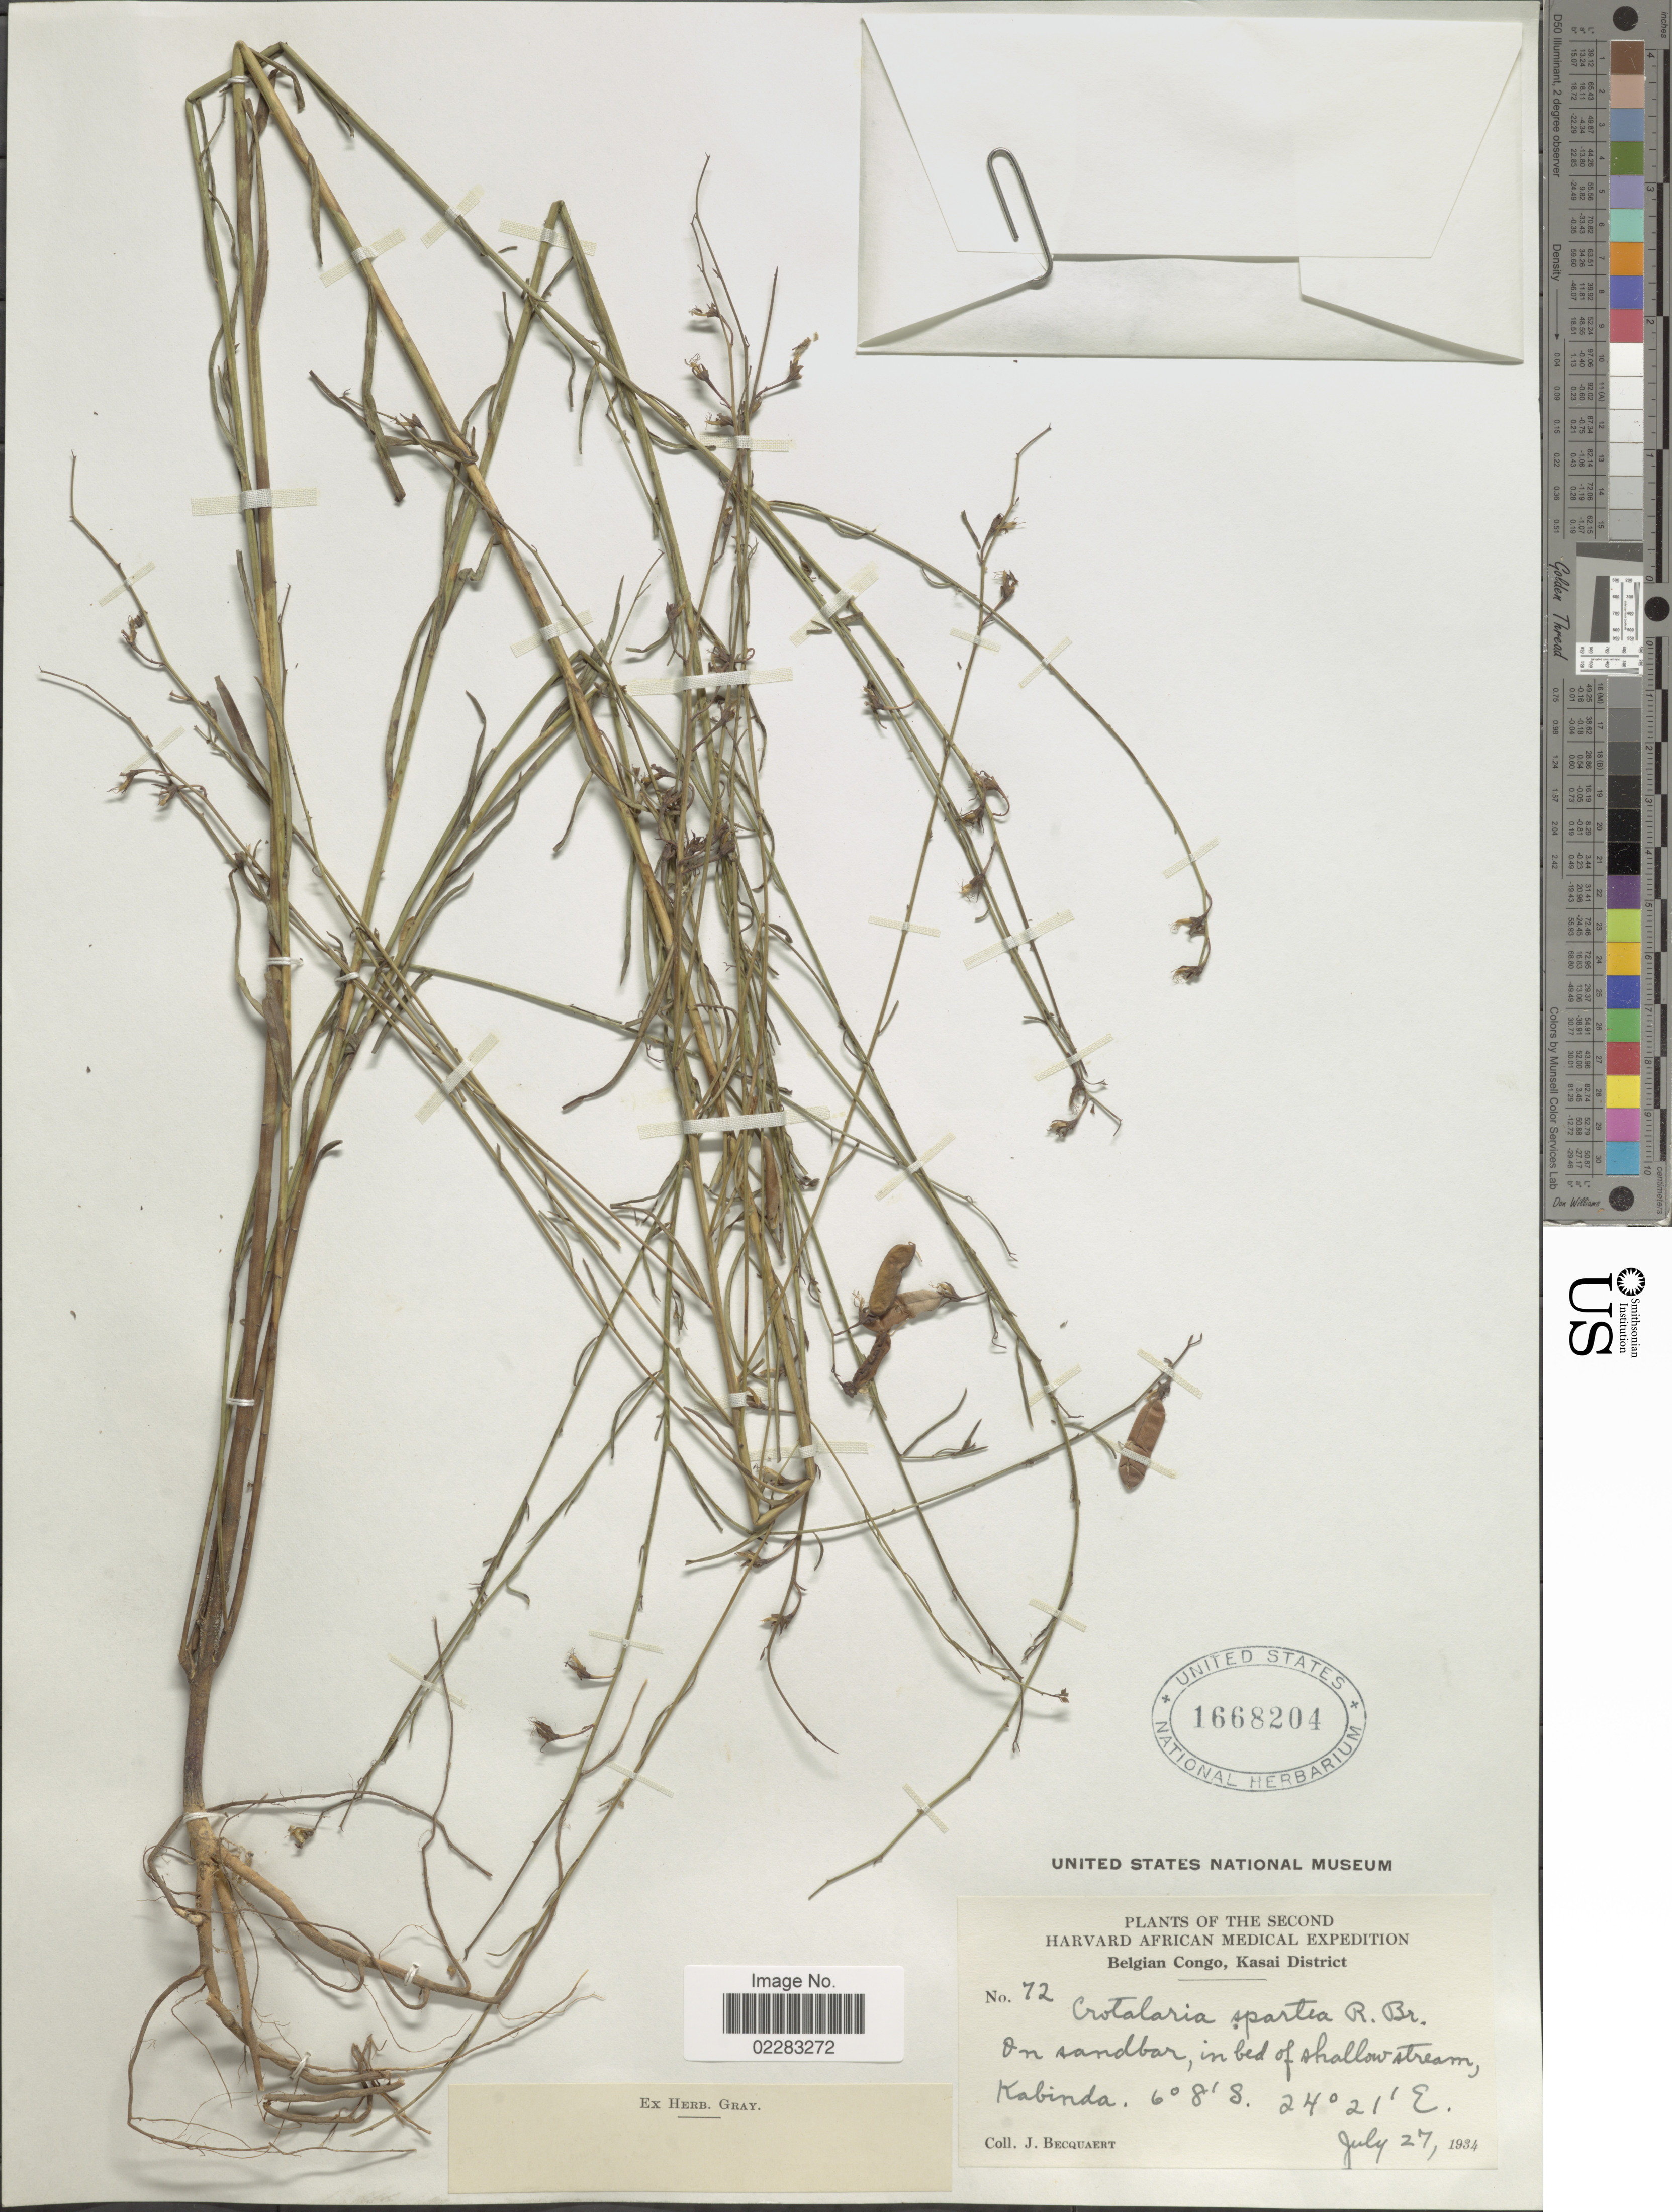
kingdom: Plantae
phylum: Tracheophyta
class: Magnoliopsida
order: Fabales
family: Fabaceae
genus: Crotalaria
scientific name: Crotalaria spartea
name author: Baker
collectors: J. Becquaert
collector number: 72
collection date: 1934-07-27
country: Congo, Democratic Republic of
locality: Belgian Congo, Kasai District, on sandbar, in bed of shallow stream, Kabinda.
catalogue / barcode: US 1668204